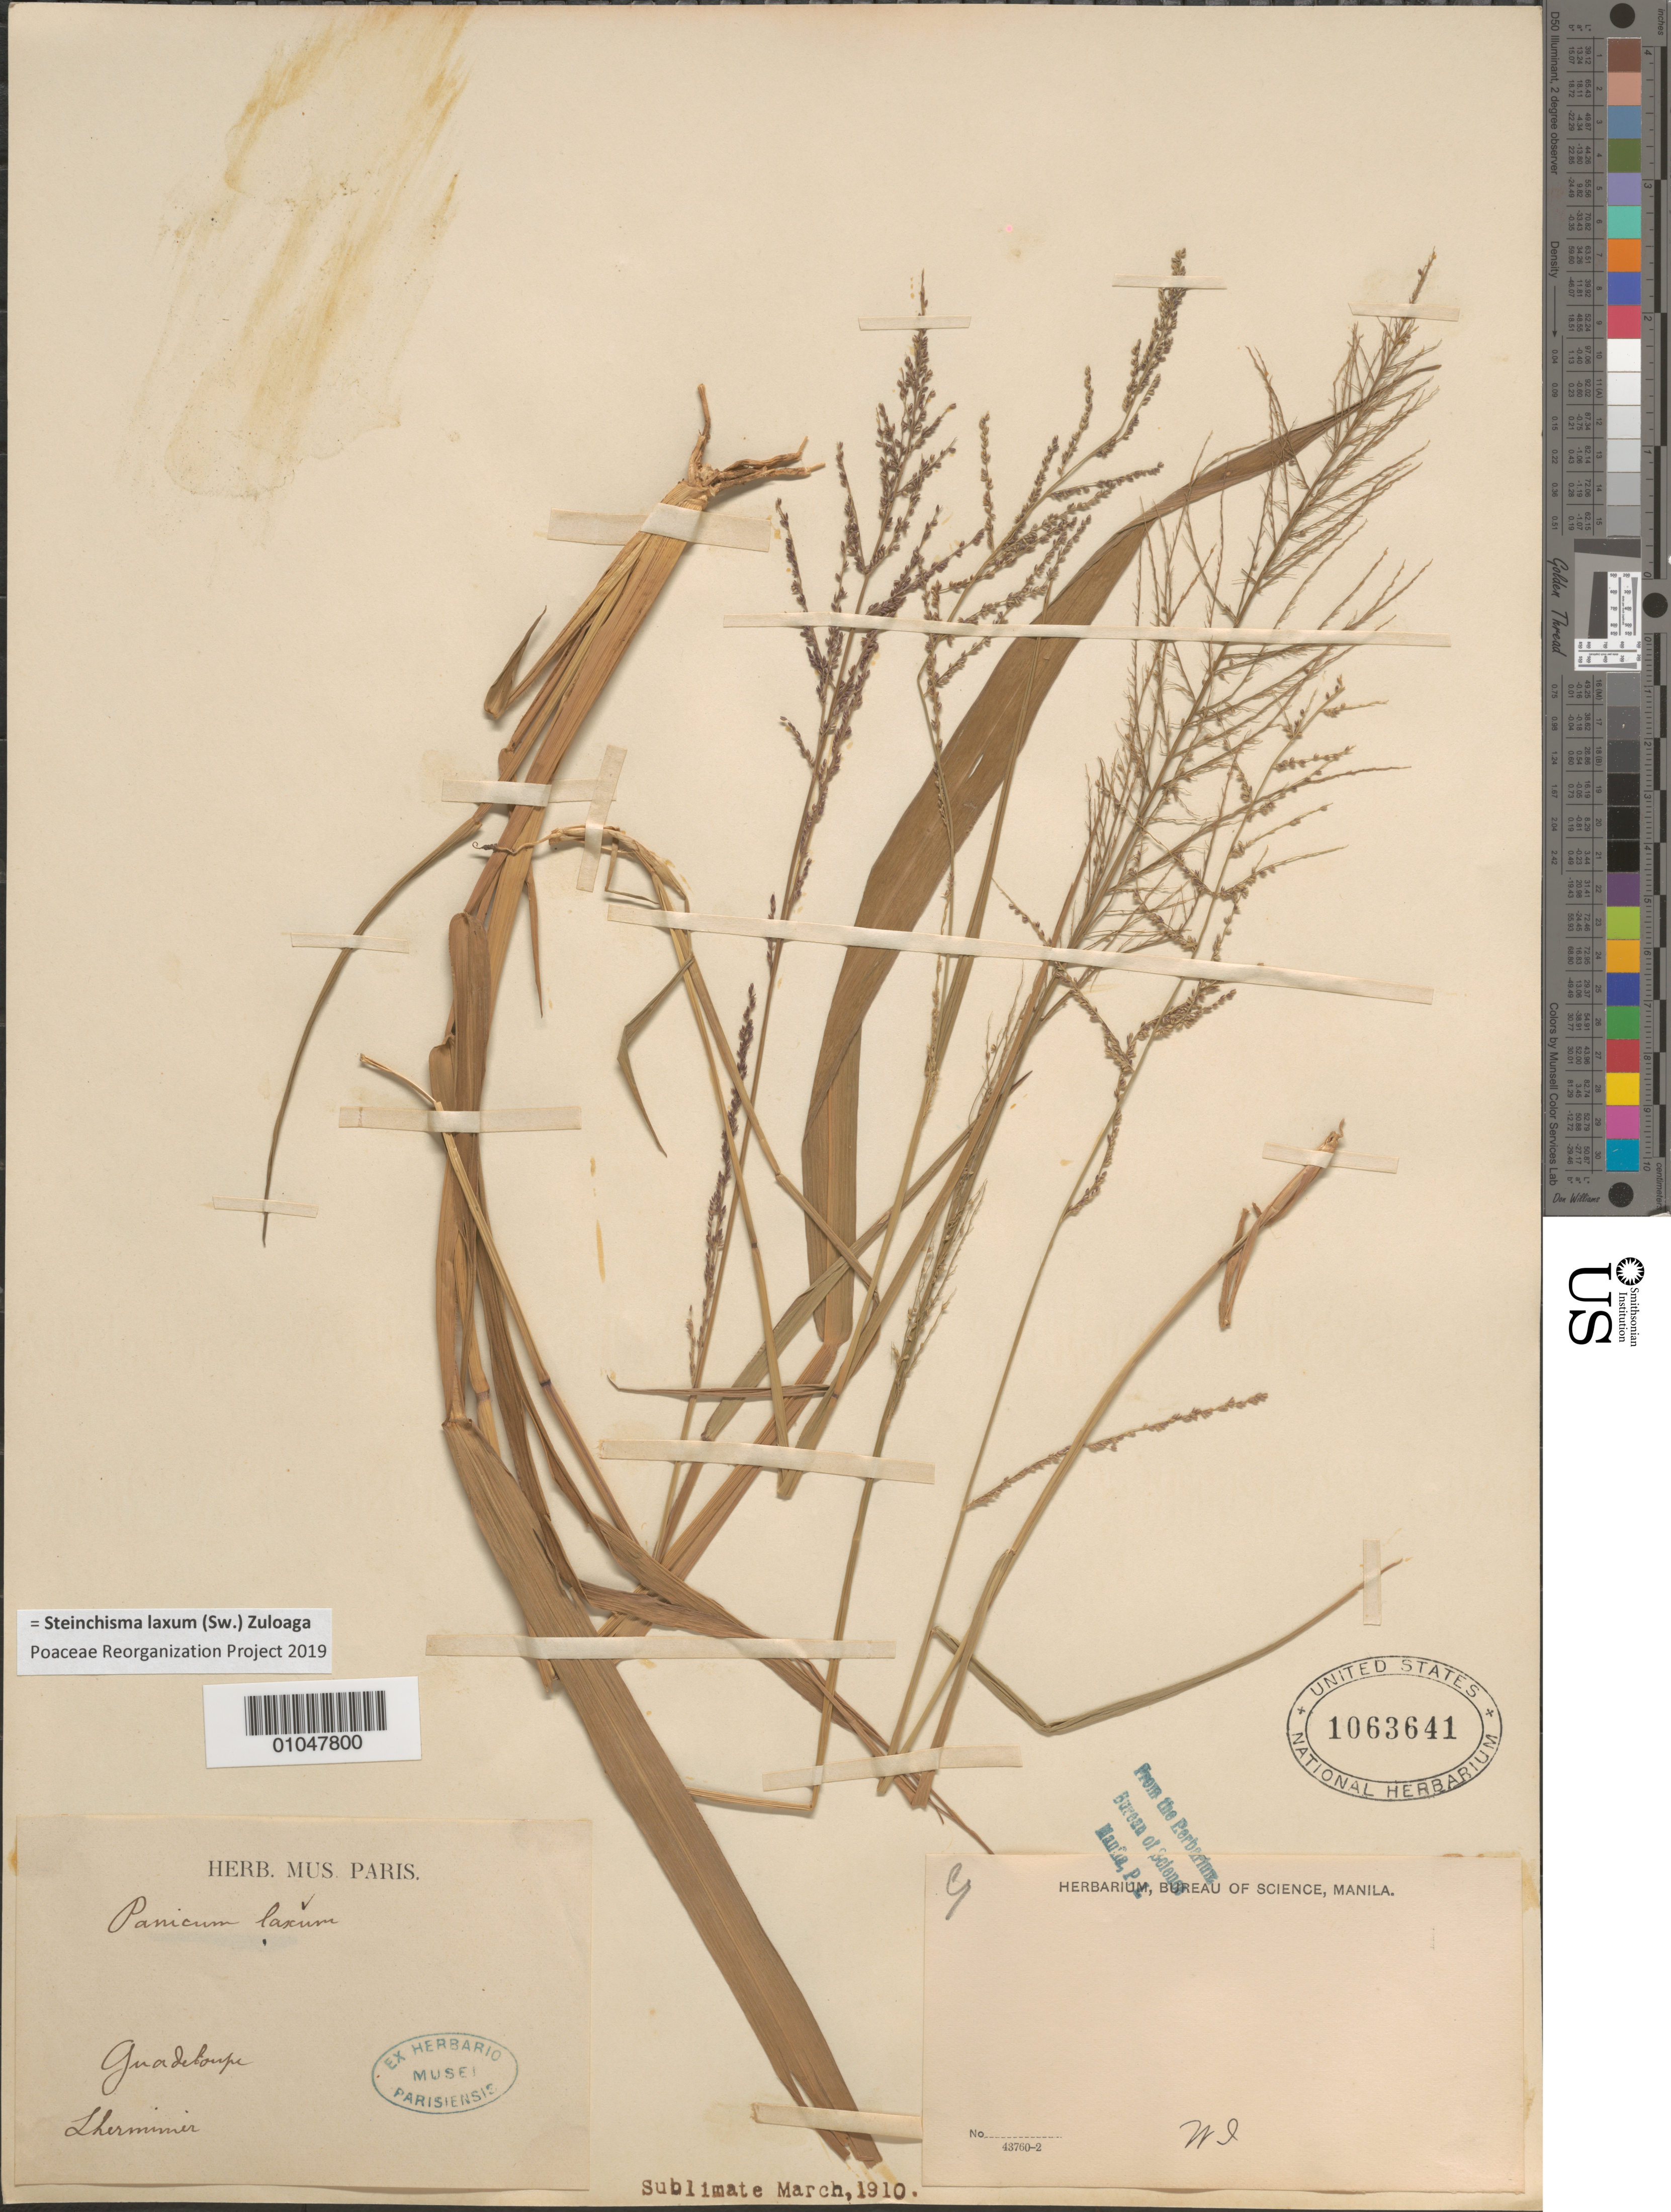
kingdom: Plantae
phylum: Tracheophyta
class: Liliopsida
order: Poales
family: Poaceae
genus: Panicum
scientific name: Panicum laxum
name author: Sw.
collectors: M. Herminier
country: Guadeloupe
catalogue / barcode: US 1063641